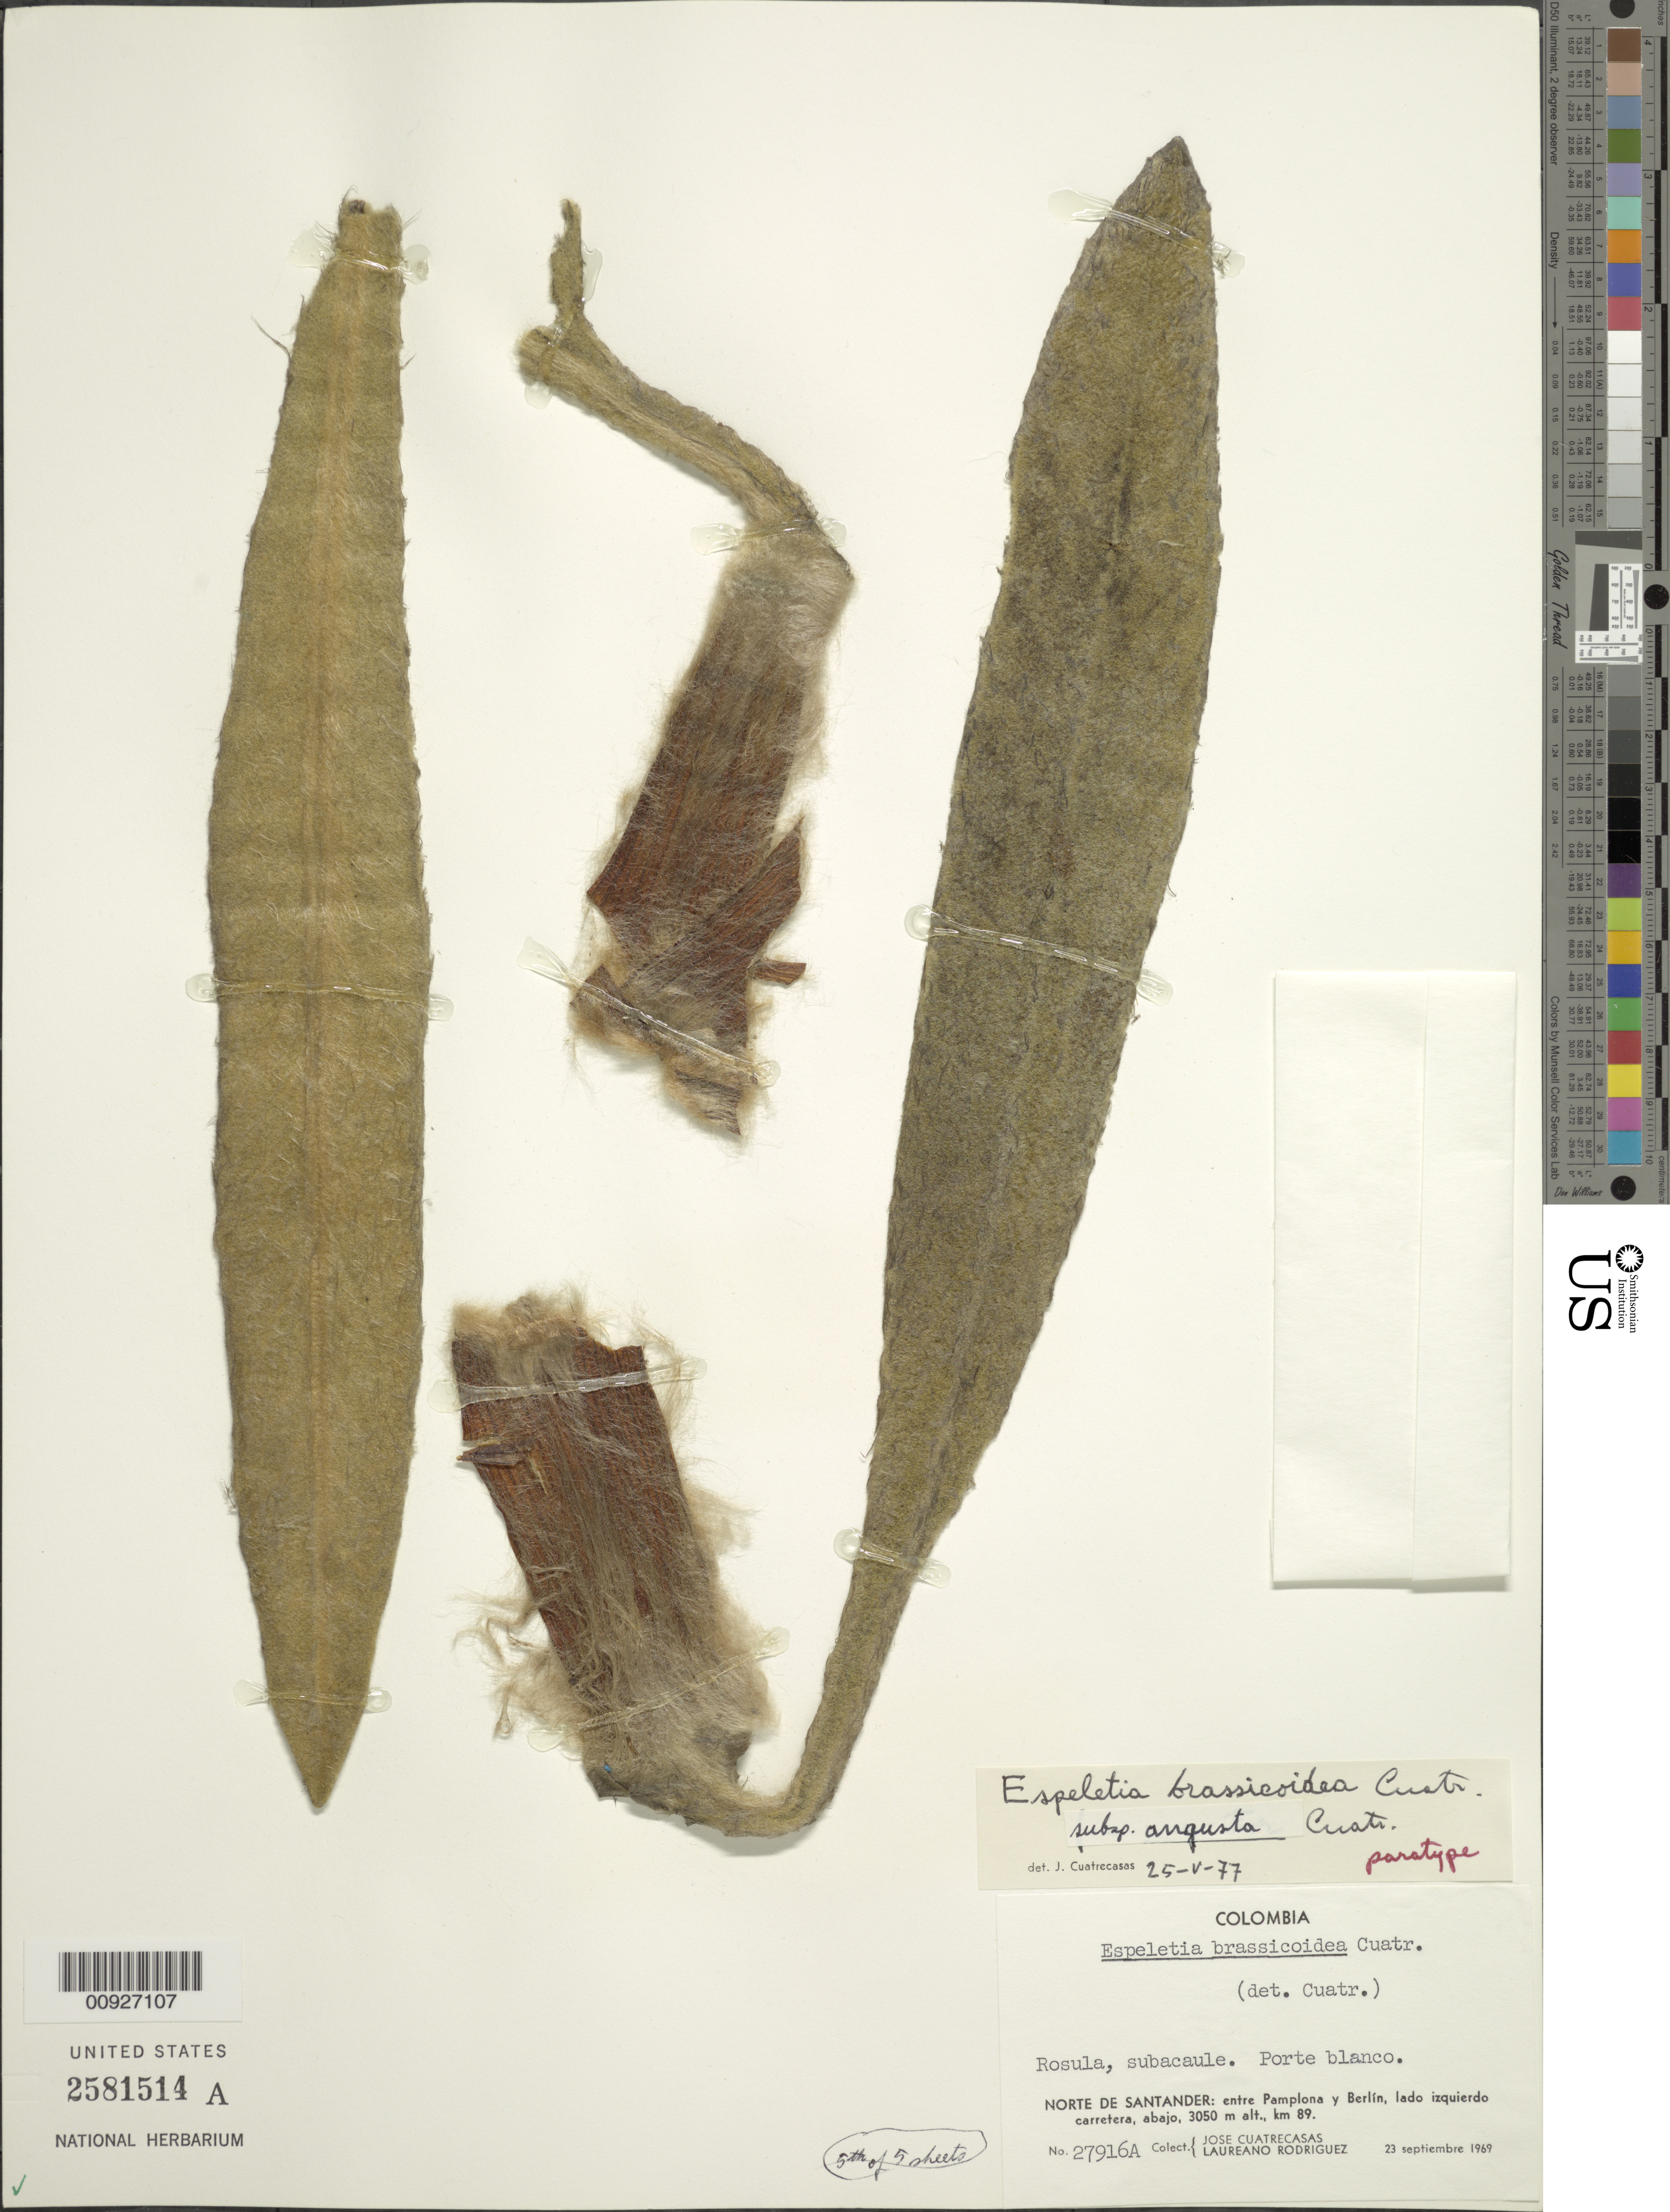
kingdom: Plantae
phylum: Tracheophyta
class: Magnoliopsida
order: Asterales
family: Asteraceae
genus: Espeletia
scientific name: Espeletia brassicoidea subsp. angusta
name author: Cuatrec.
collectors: J. Cuatrecasas & L. Rodriguez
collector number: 27916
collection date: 1969-11-23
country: Colombia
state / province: Norte de Santander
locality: Entre Pamplona y Berlín, lado izquierdo carretera, abajo, km 91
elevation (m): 3050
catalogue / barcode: US 2581514A